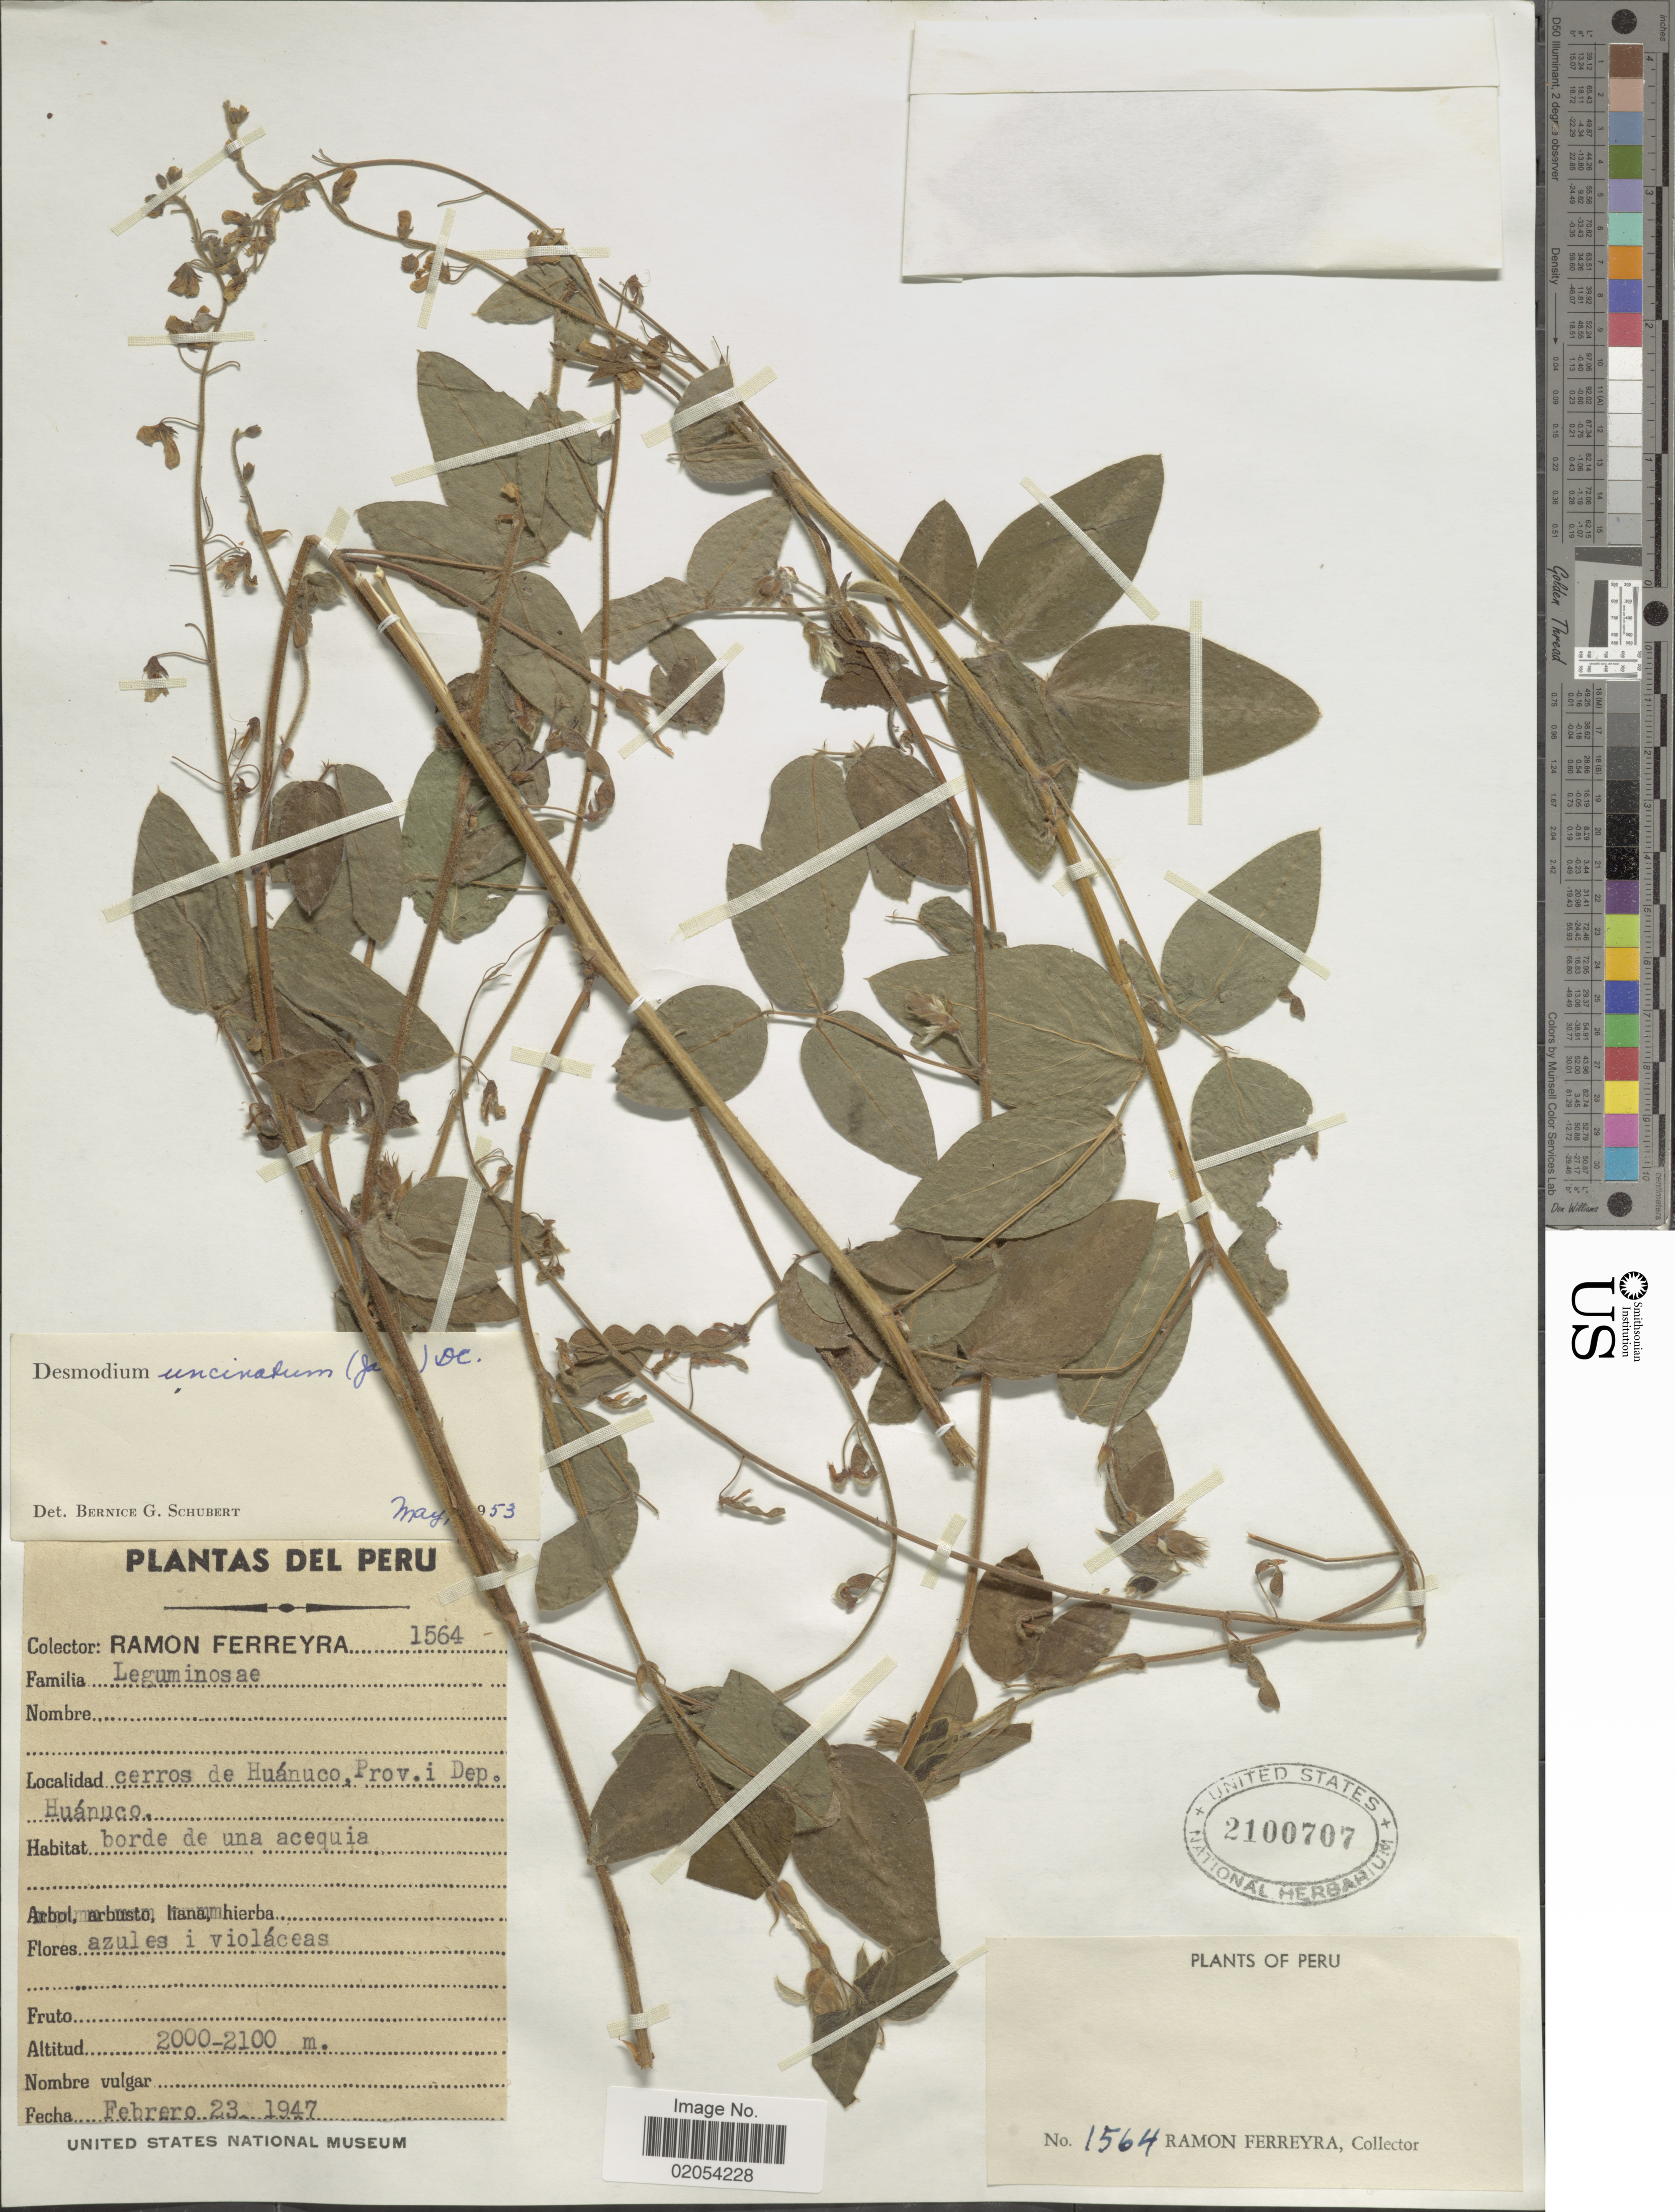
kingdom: Plantae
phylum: Tracheophyta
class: Magnoliopsida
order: Fabales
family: Fabaceae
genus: Desmodium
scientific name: Desmodium uncinatum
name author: (Jacq.) DC.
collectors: R. A. Ferreyra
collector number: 1564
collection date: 1947-02-23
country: Peru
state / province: Huánuco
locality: Cerros de Huanuco, Prov. i Dep. Huanuco.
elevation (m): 2000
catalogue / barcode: US 2100707